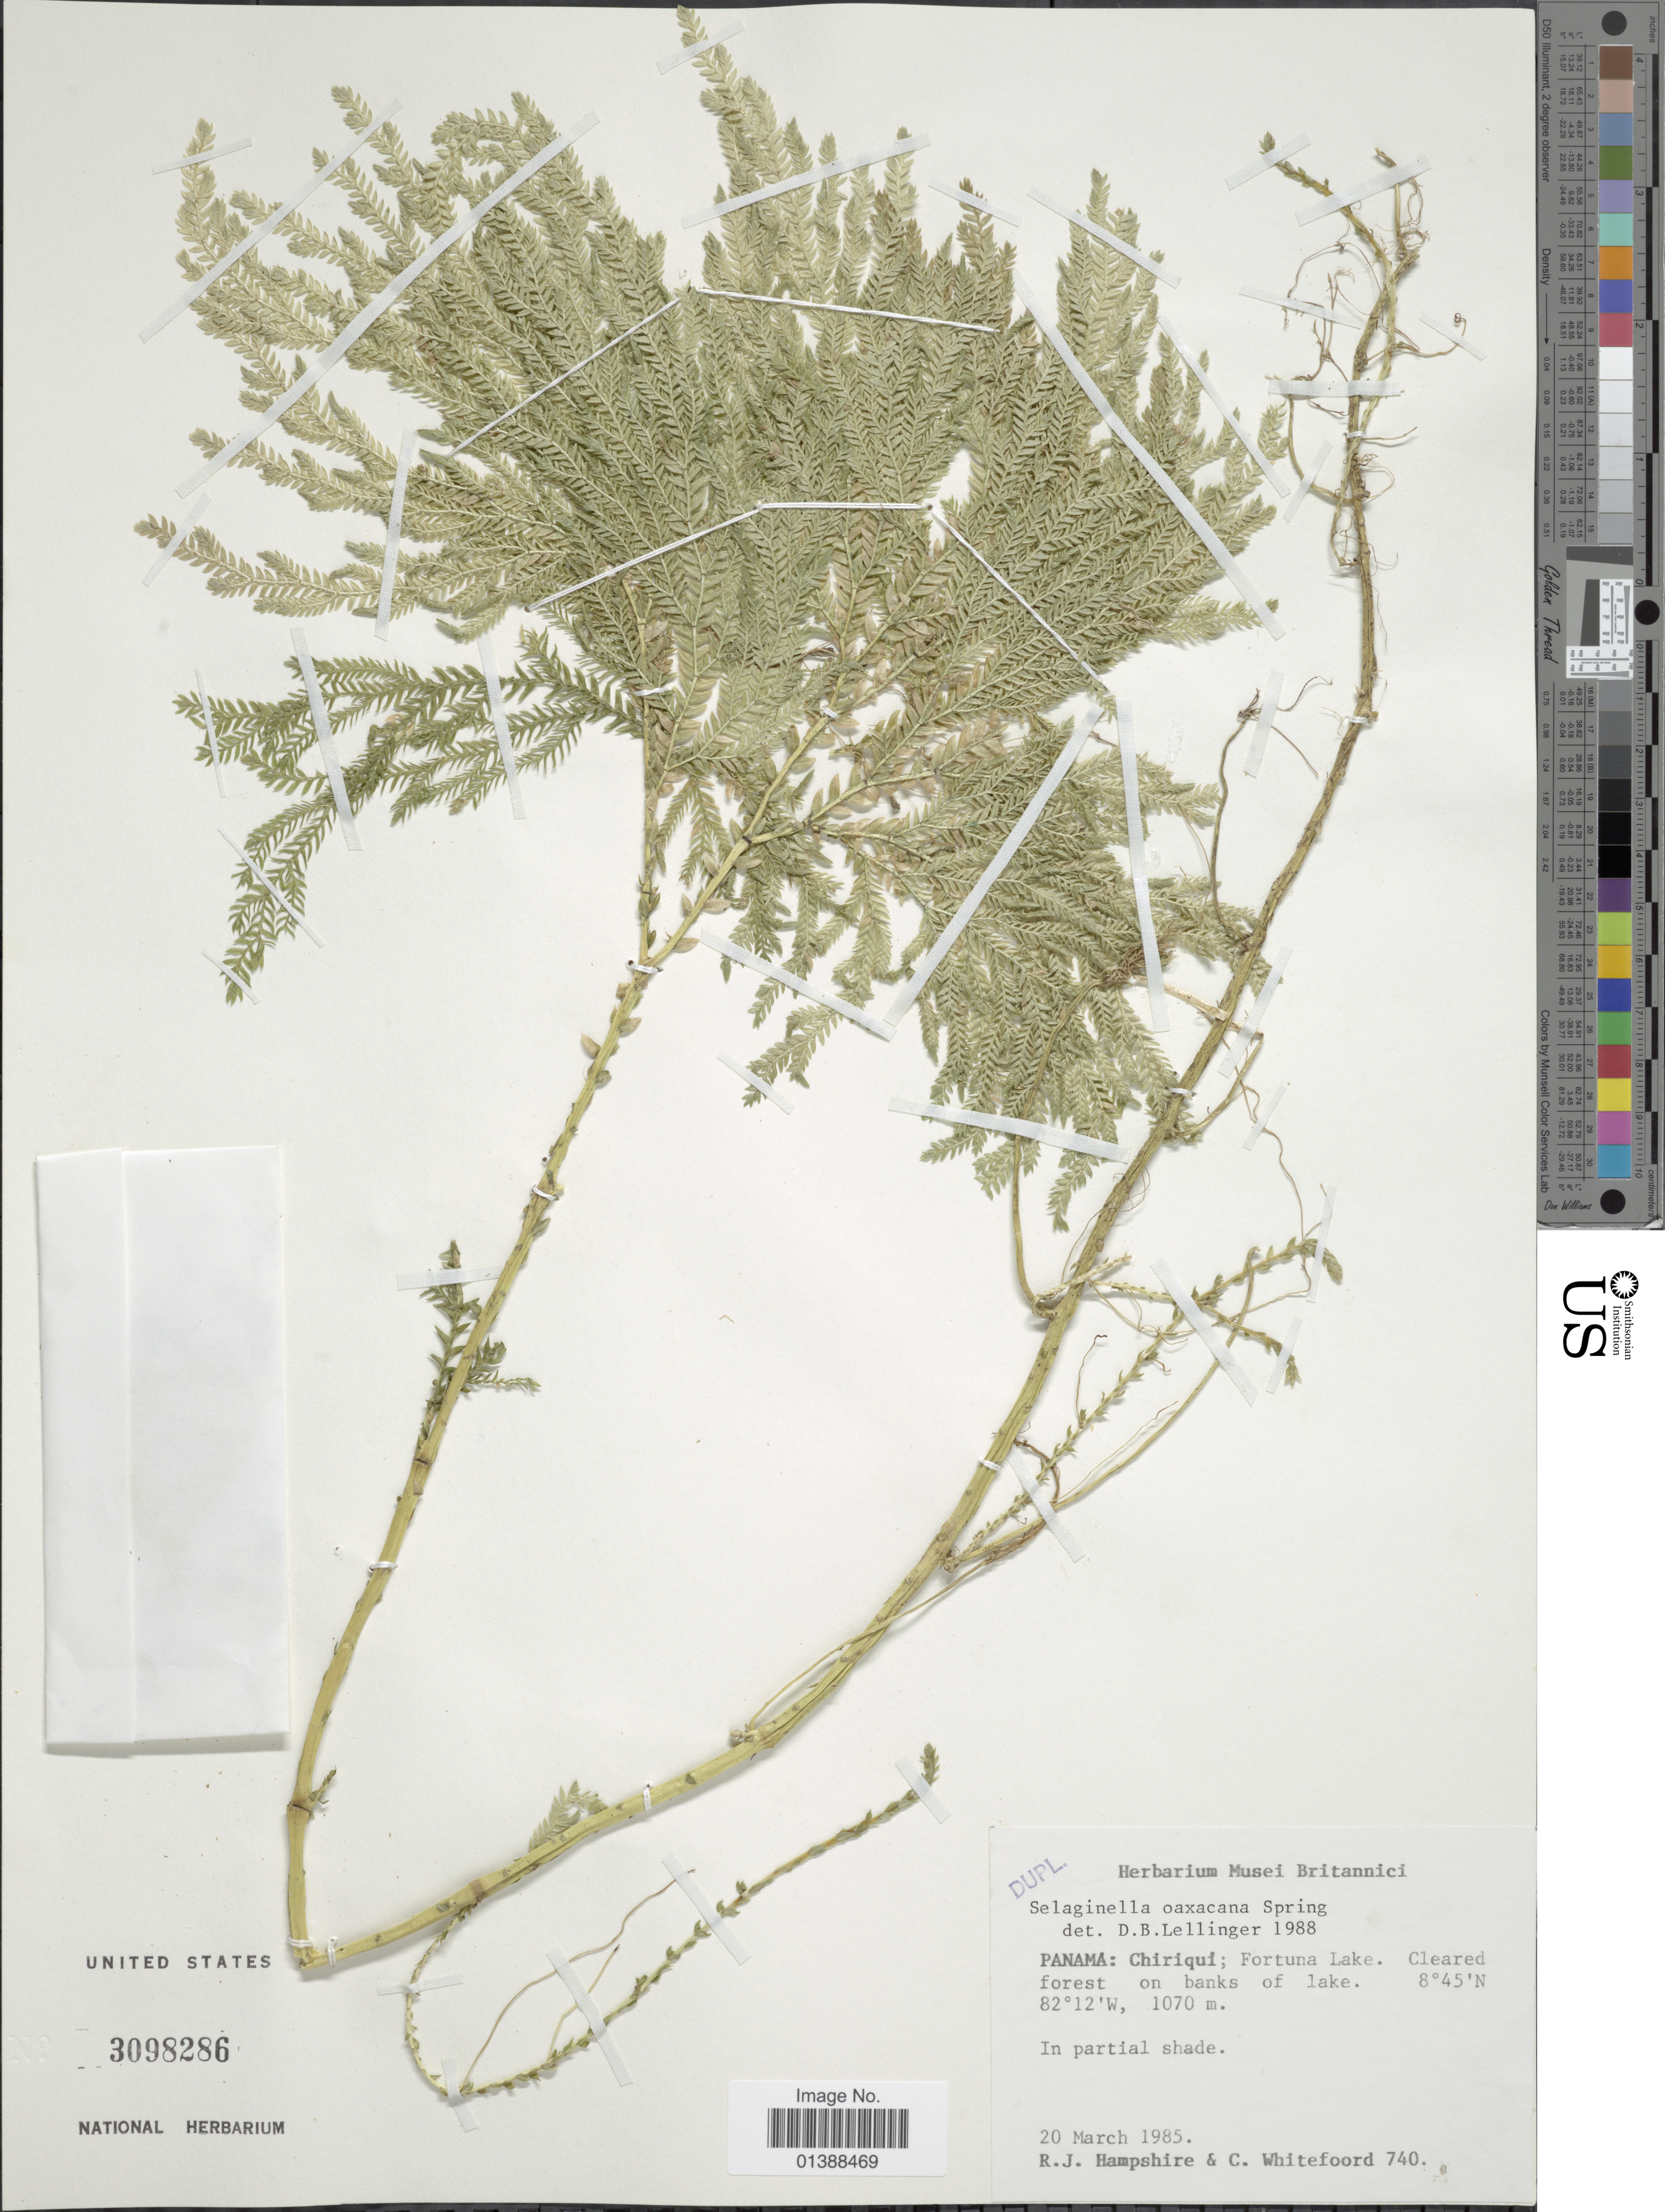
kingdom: Plantae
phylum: Tracheophyta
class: Lycopodiopsida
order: Selaginellales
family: Selaginellaceae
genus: Selaginella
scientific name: Selaginella oaxacana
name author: Spring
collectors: R. Hampshire & C. Whitefoord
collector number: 740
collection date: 1985-03-20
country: Panama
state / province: Chiriqui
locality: Fortuna Lake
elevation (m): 1070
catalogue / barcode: US 3098286